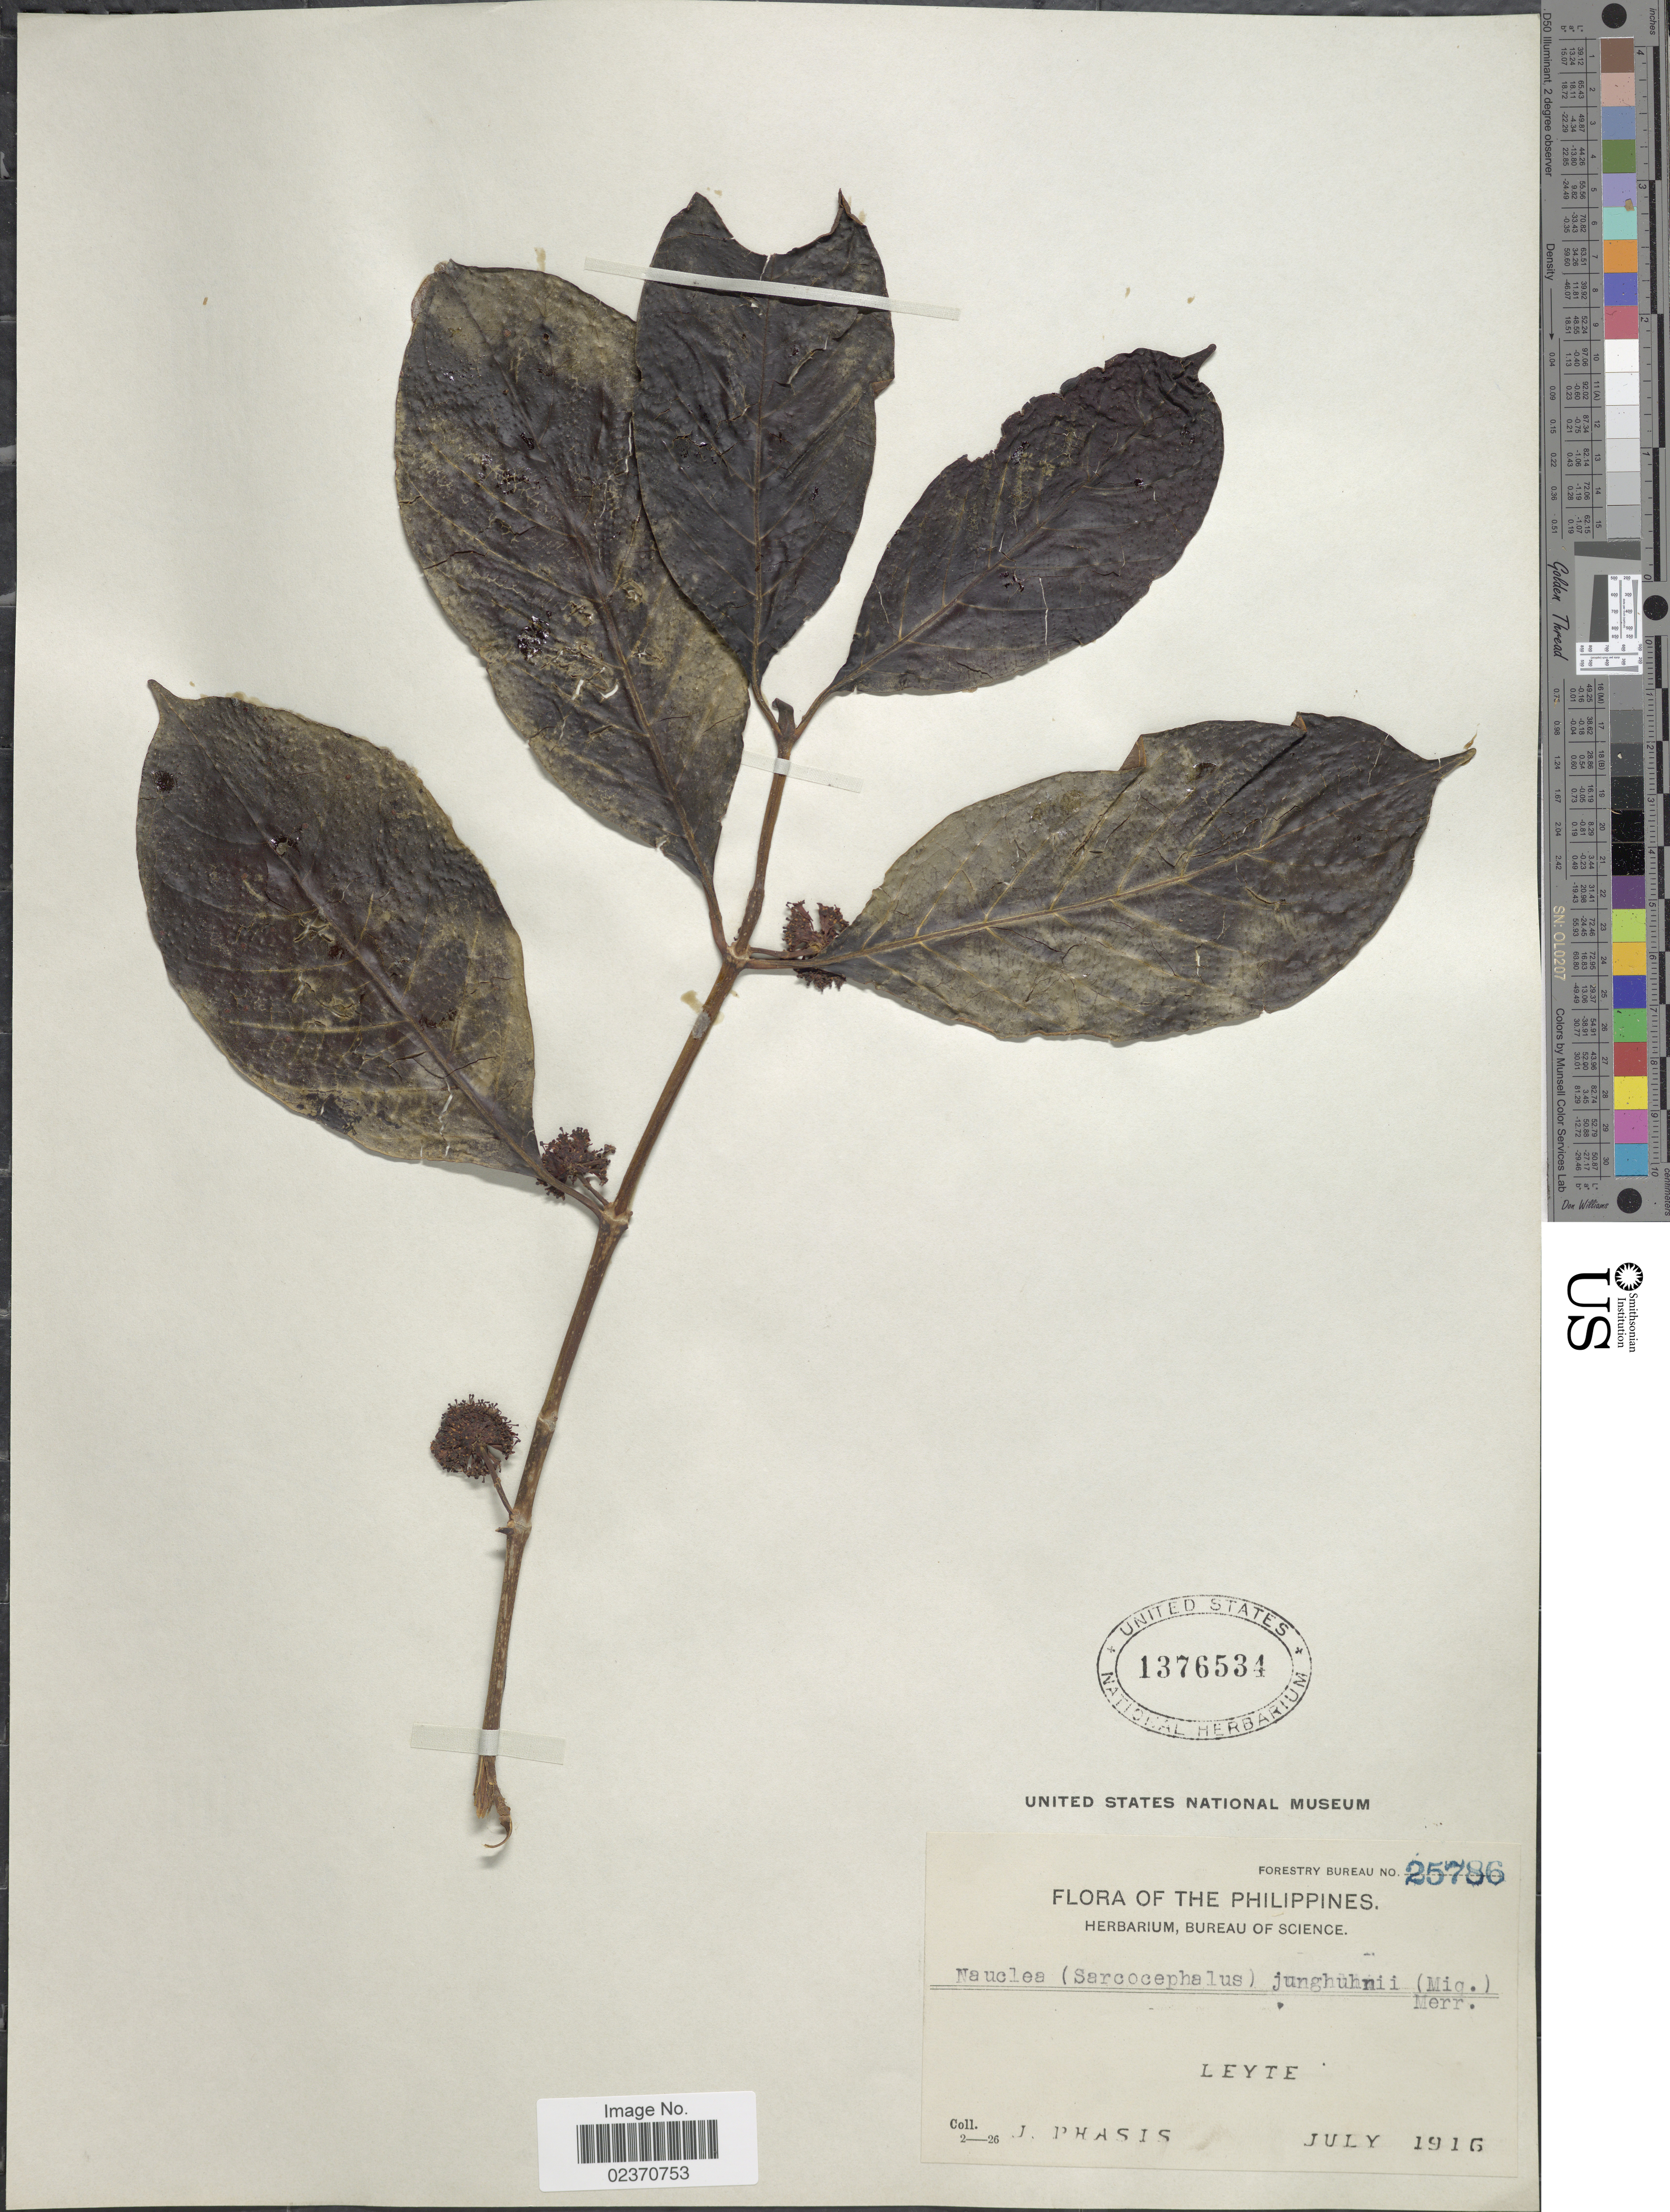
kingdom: Plantae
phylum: Tracheophyta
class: Magnoliopsida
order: Gentianales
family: Rubiaceae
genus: Nauclea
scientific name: Nauclea junghuhnii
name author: (Miq.) Merr.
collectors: J. Phasis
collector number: Forestry Bureau of Science 25786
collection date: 1916-07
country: Philippines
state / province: Eastern Visayas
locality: Leyte.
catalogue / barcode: US 1376534